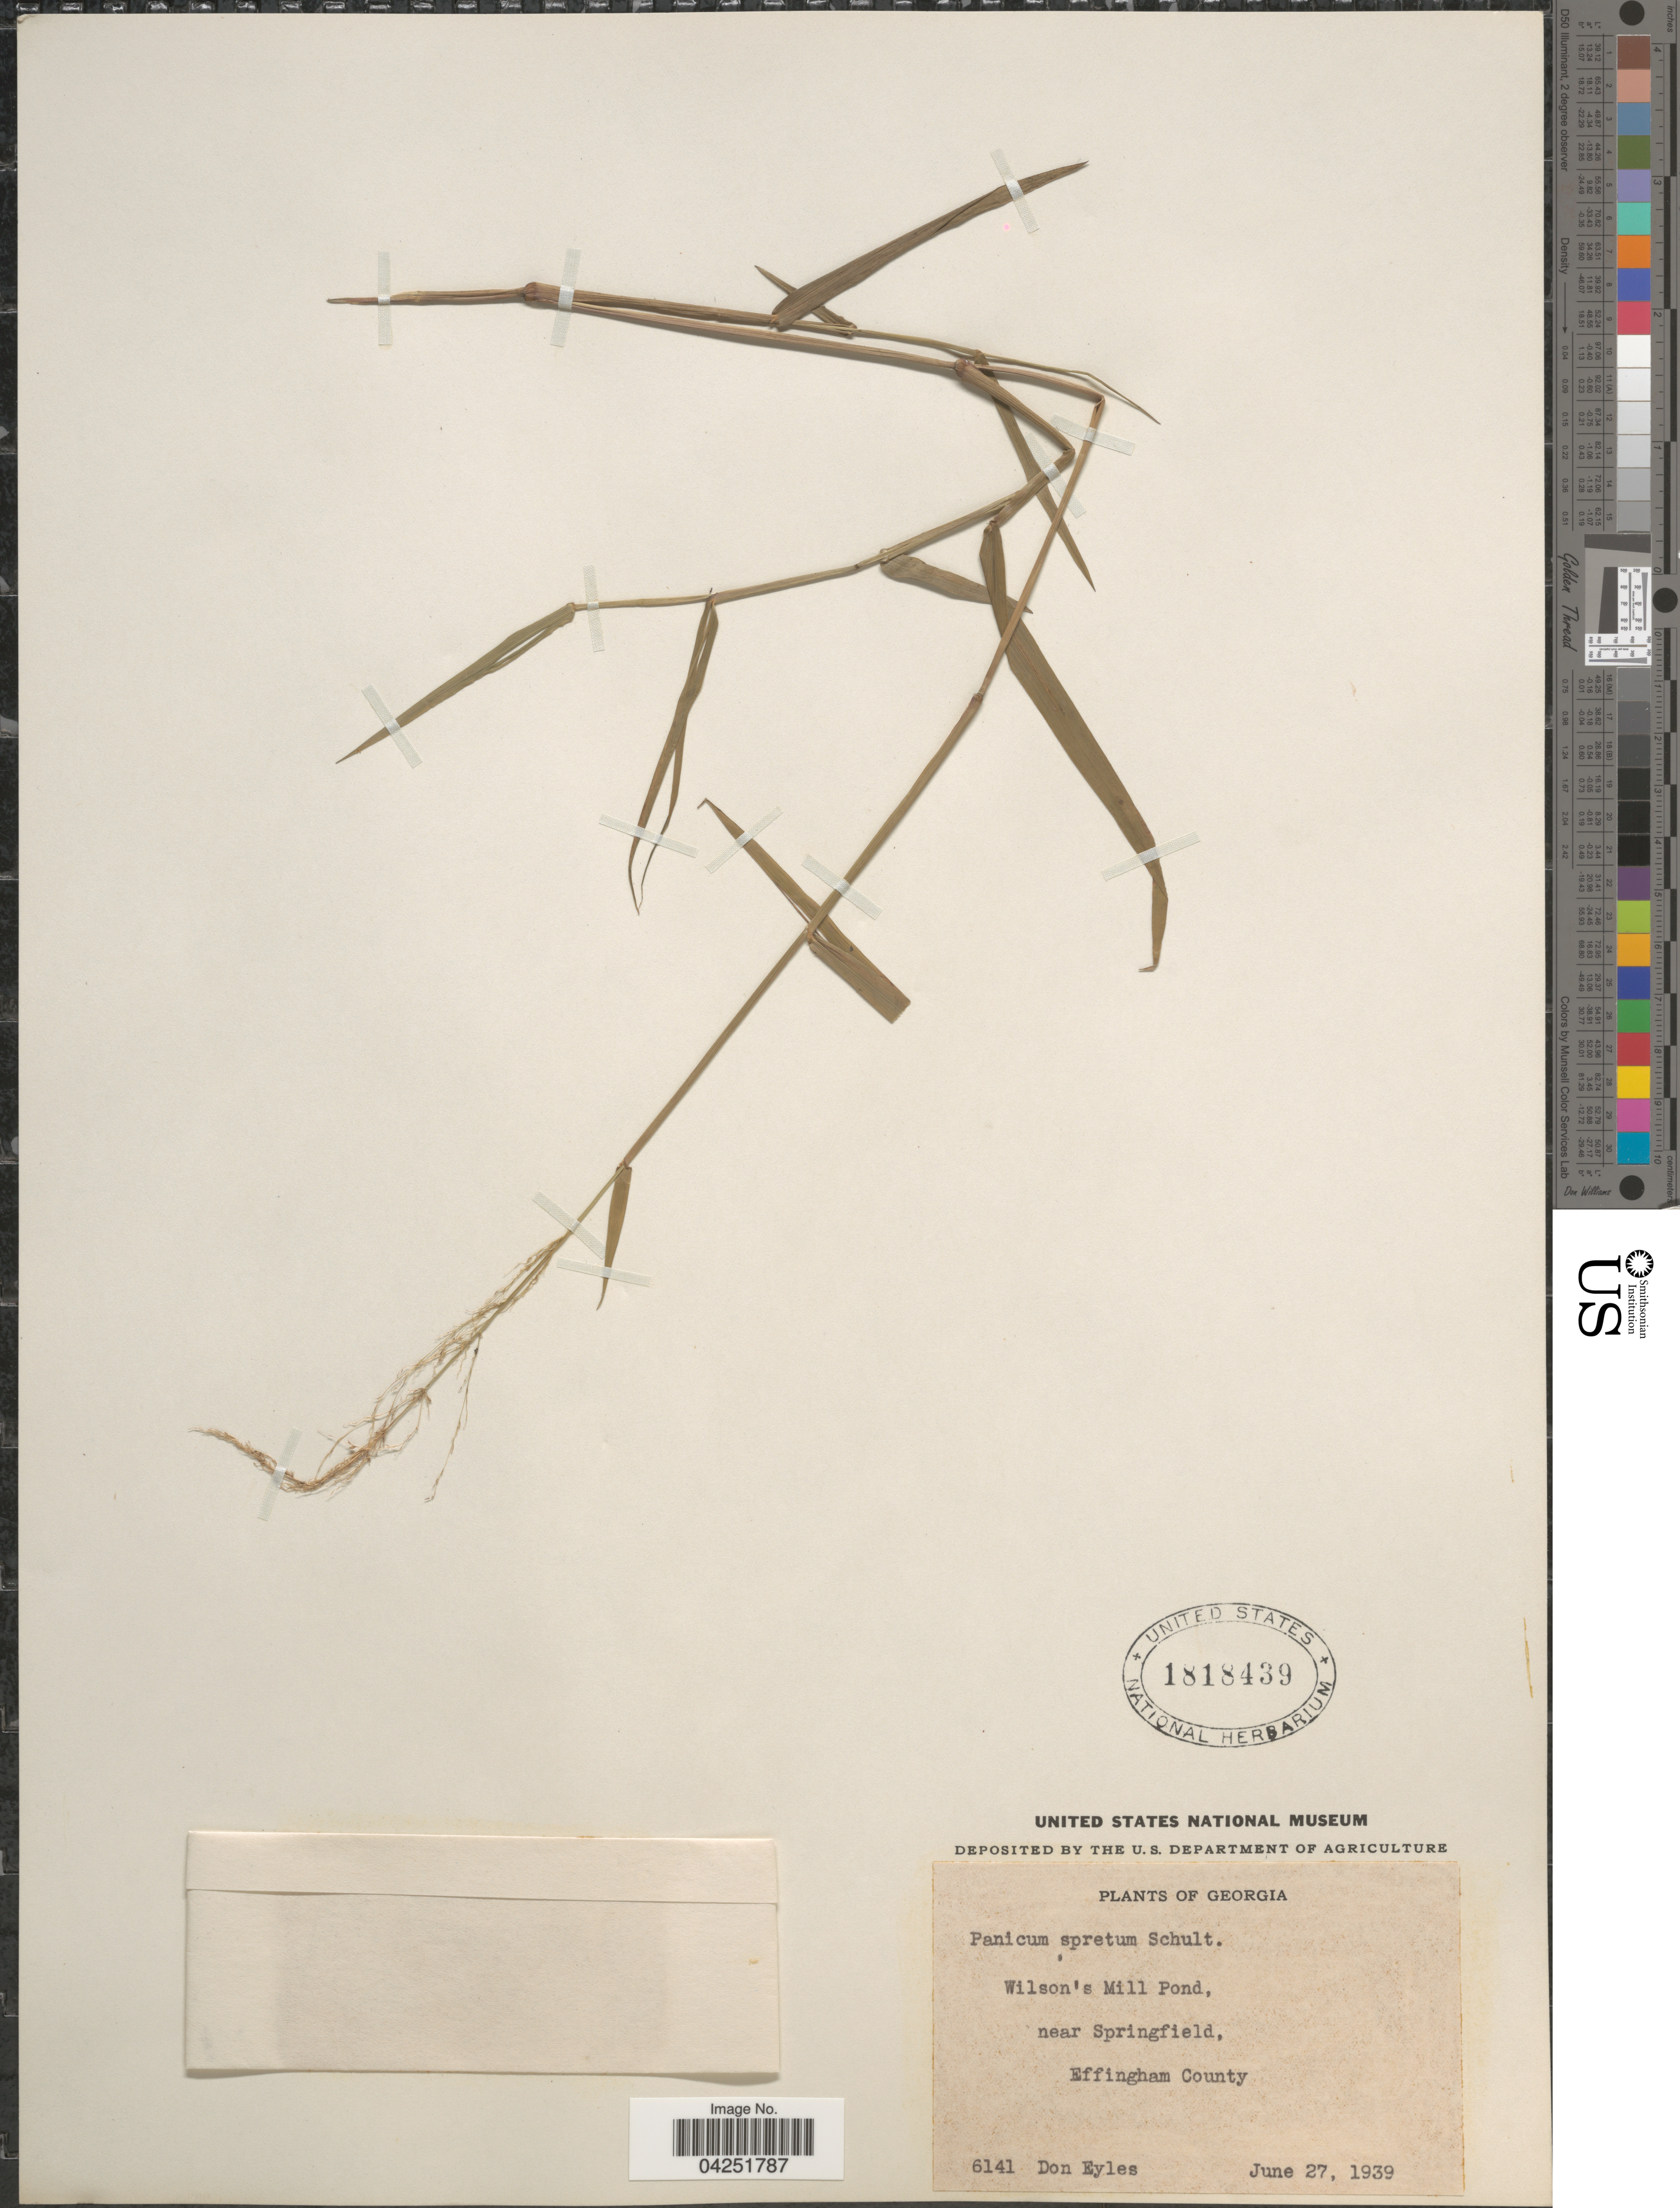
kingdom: Plantae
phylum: Tracheophyta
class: Liliopsida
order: Poales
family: Poaceae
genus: Dichanthelium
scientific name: Dichanthelium acuminatum var. densiflorum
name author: (Rand & Redfield) Gould & C.A. Clark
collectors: D. Eyles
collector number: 6141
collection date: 1939-06-27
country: United States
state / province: Georgia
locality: Wilson's Mill Pond, near Springfield, Effingham County.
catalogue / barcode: US 1818439